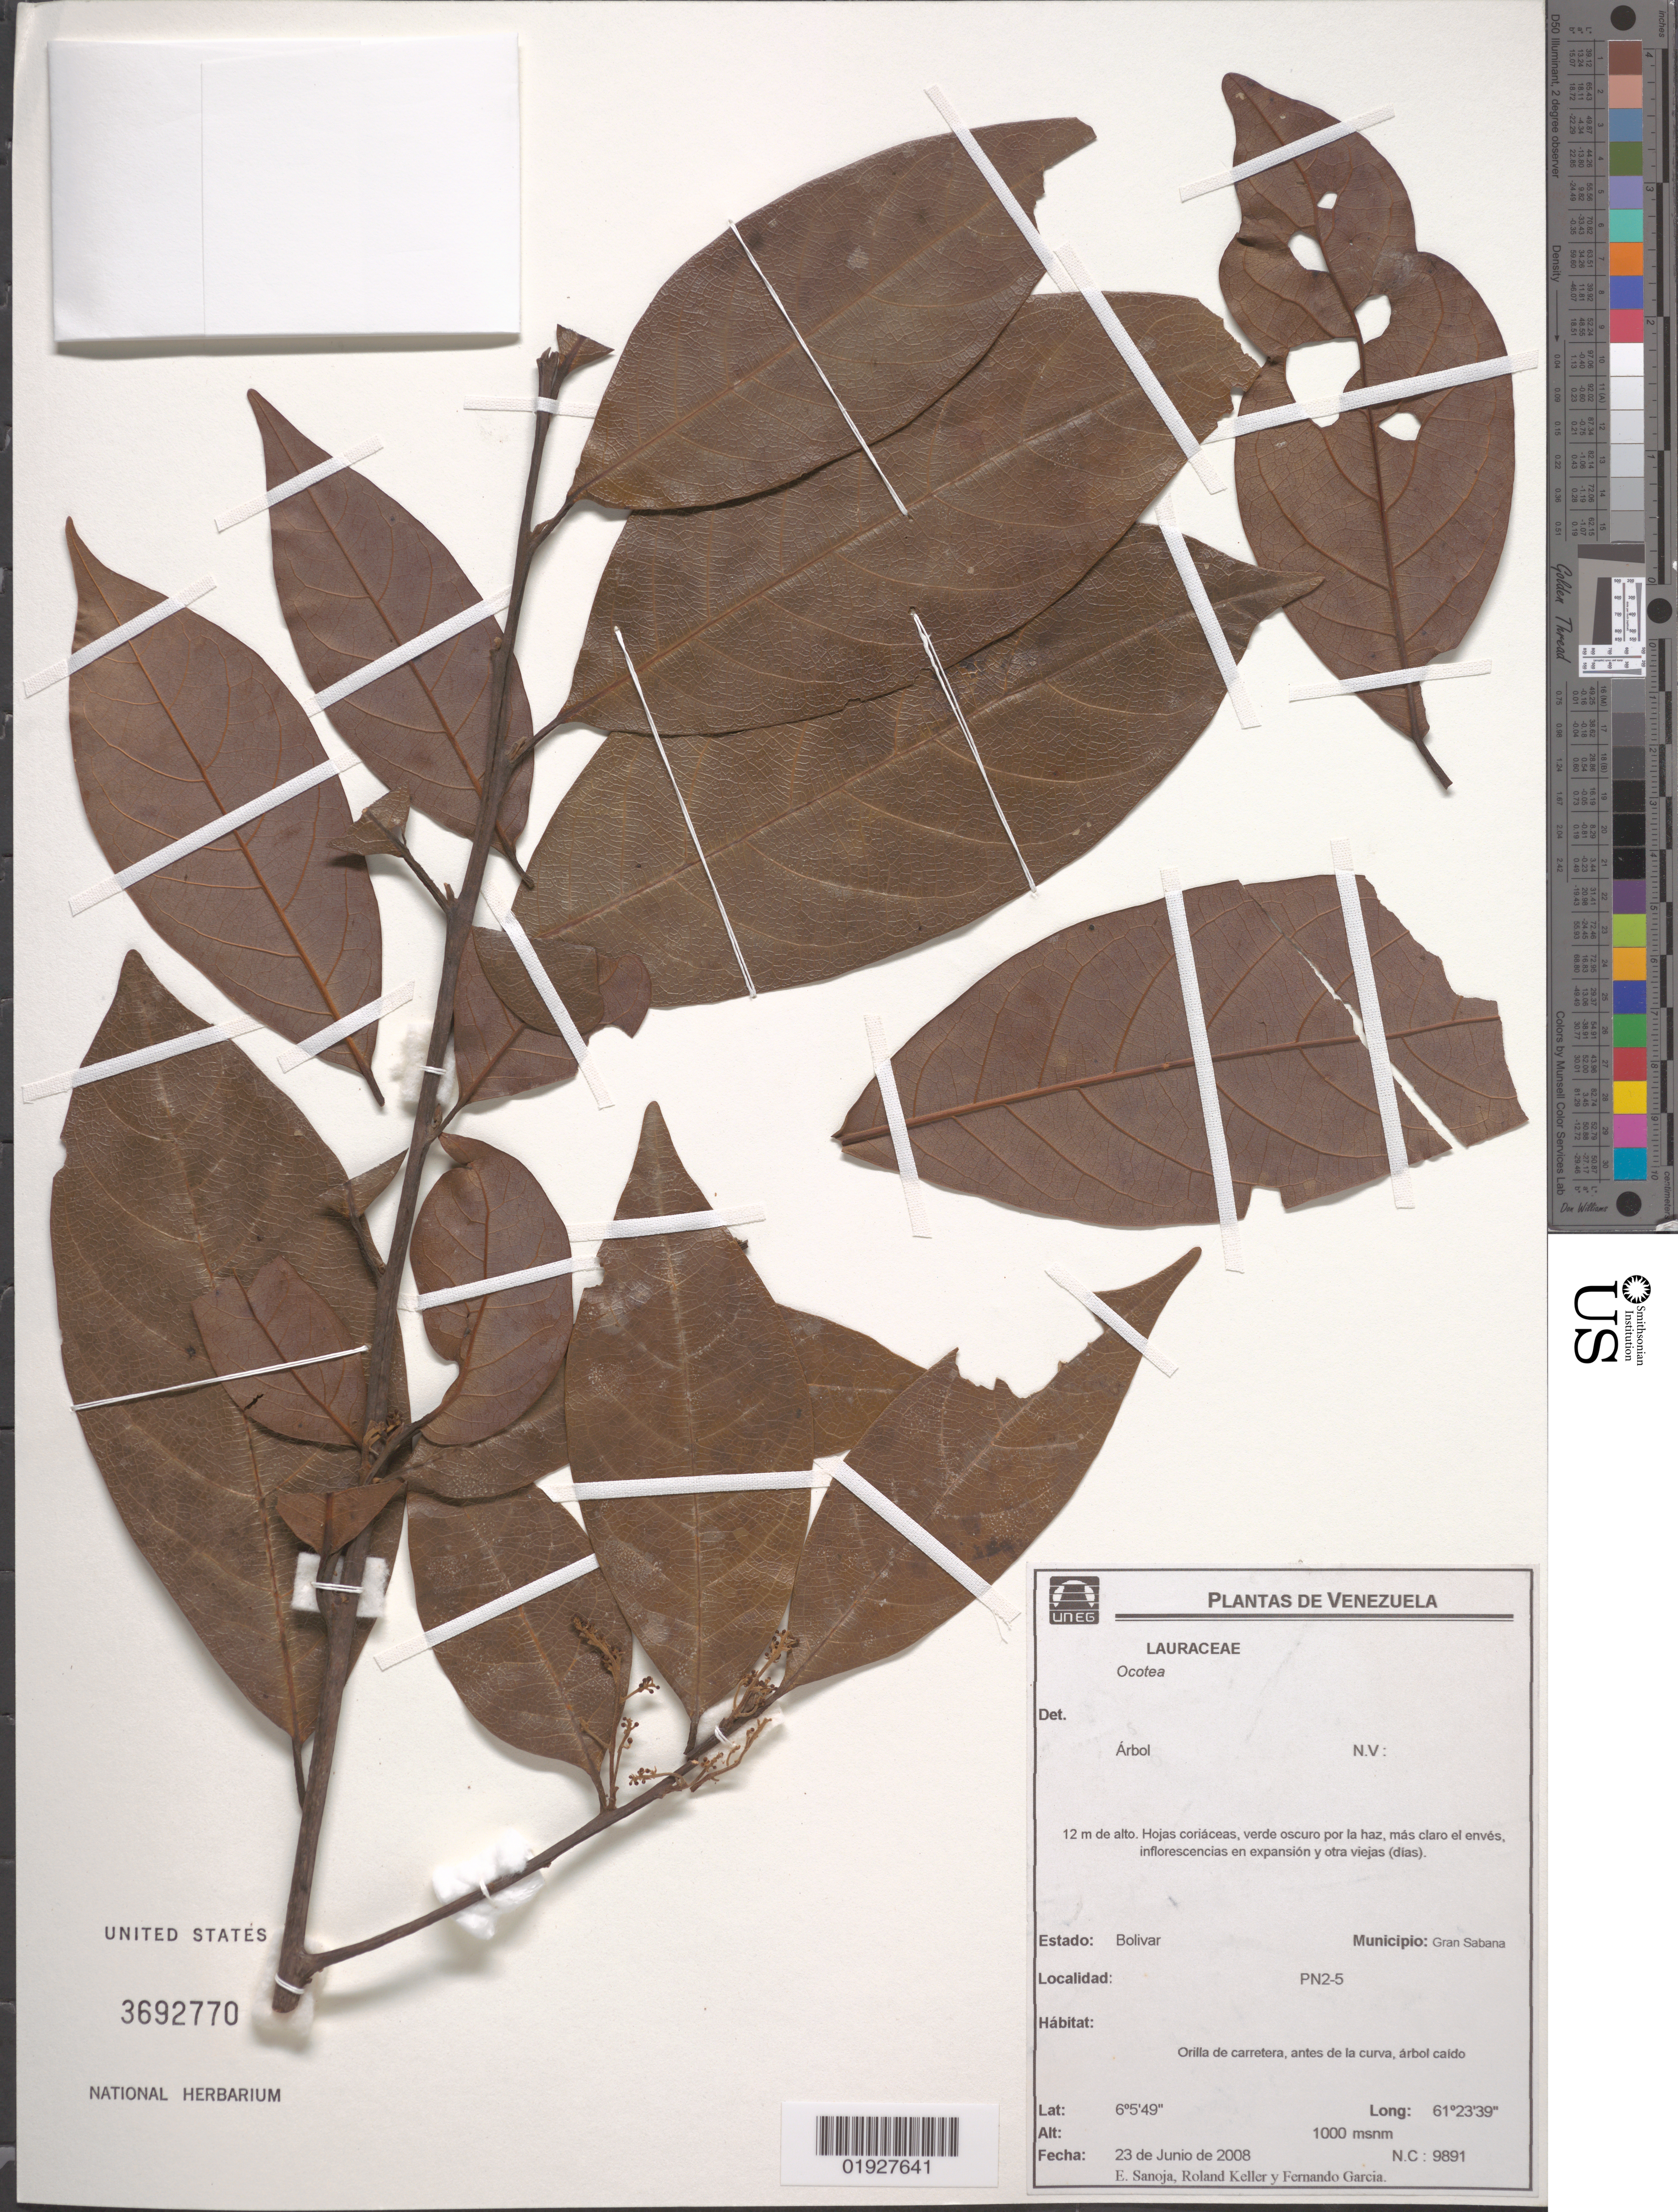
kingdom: Plantae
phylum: Tracheophyta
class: Magnoliopsida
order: Laurales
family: Lauraceae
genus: Ocotea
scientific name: Ocotea sp.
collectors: R. Keller & F. Garcia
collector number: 9891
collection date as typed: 23 Jun 2008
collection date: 2008-06-23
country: Venezuela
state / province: Bolivar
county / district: Gran Sabana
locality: PN2-5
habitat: Orilla de carretera, antes de la curva, arbol caldo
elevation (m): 1000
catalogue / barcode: US 3692770